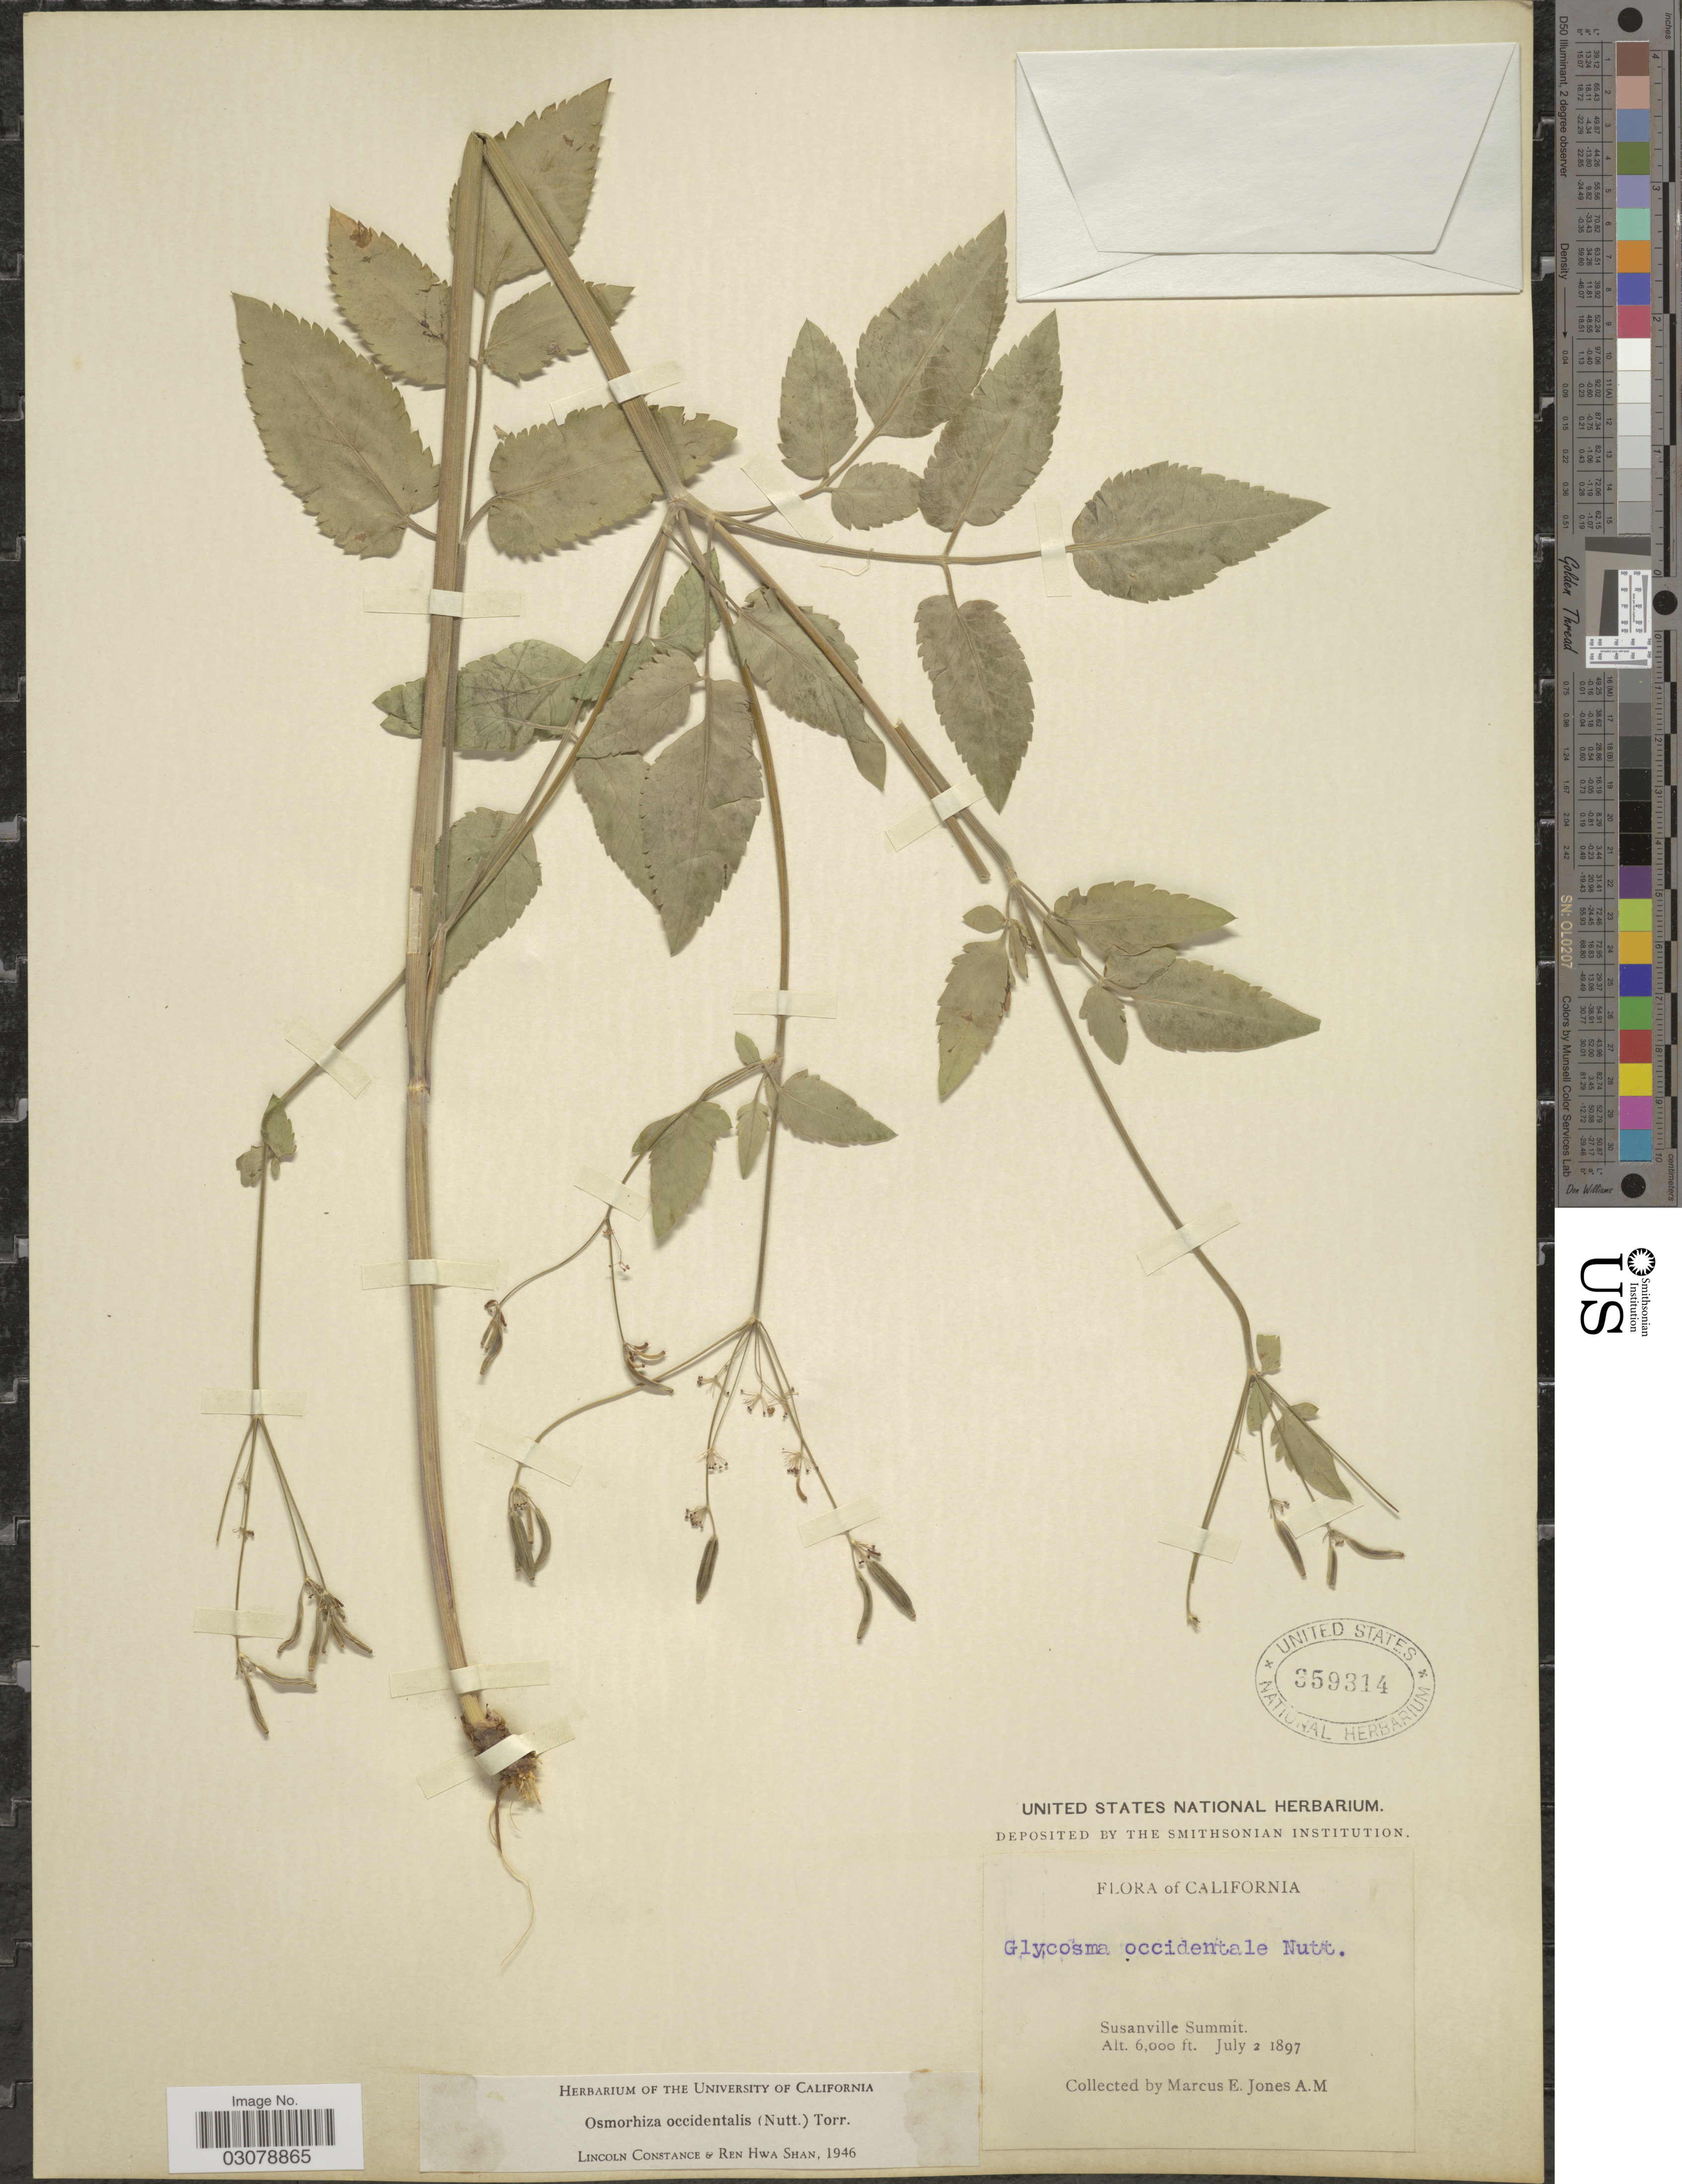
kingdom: Plantae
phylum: Tracheophyta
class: Magnoliopsida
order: Apiales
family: Apiaceae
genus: Osmorhiza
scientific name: Osmorhiza occidentalis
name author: (Nutt.) Torr.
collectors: M. E. Jones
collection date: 1897-07-02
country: United States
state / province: California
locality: Susanville Summit.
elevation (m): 1829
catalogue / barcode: US 359314